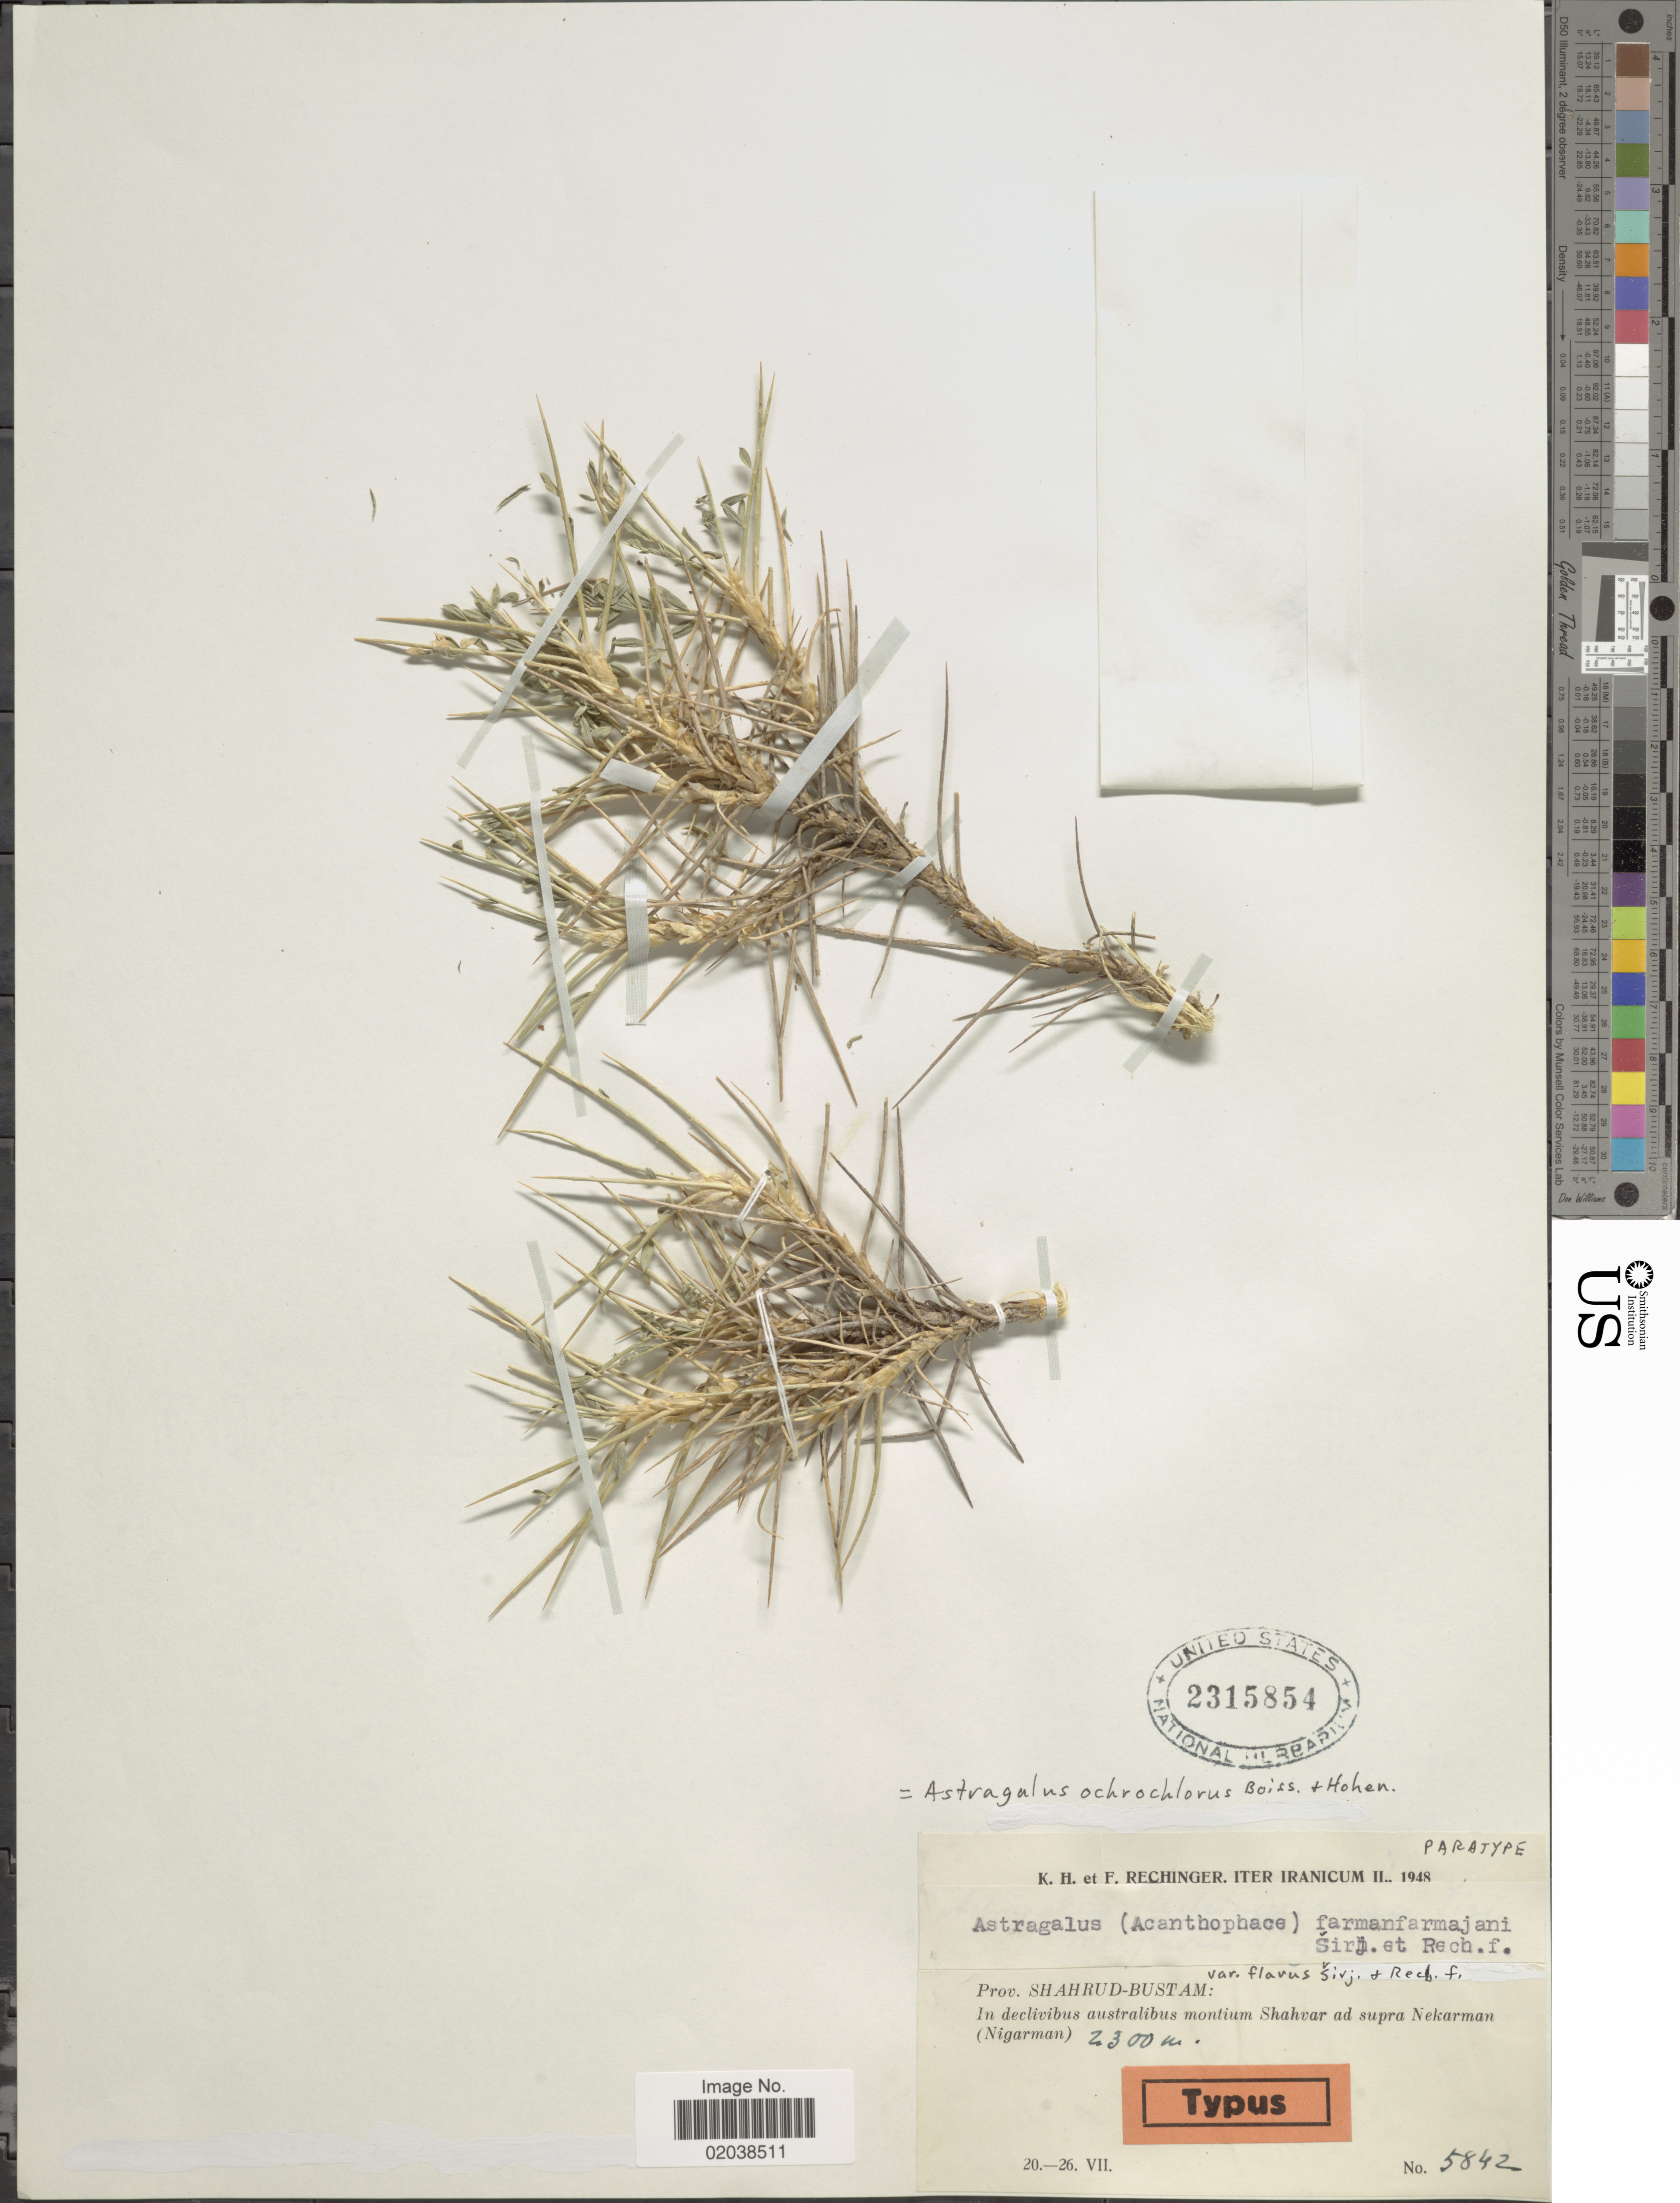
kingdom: Plantae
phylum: Tracheophyta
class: Magnoliopsida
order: Fabales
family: Fabaceae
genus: Astragalus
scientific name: Astragalus ochrochlorus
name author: Boiss. & Hohen.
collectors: K. H. Rechinger & F. Rechinger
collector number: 5842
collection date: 1948-07-20/1948-07-26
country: Iran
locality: Iranicum. Prov. Shahrud-Bustam: In declivibus australibus montium Shahvar ad supra Nekarman (Nigarman)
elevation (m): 2300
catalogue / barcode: US 2315854